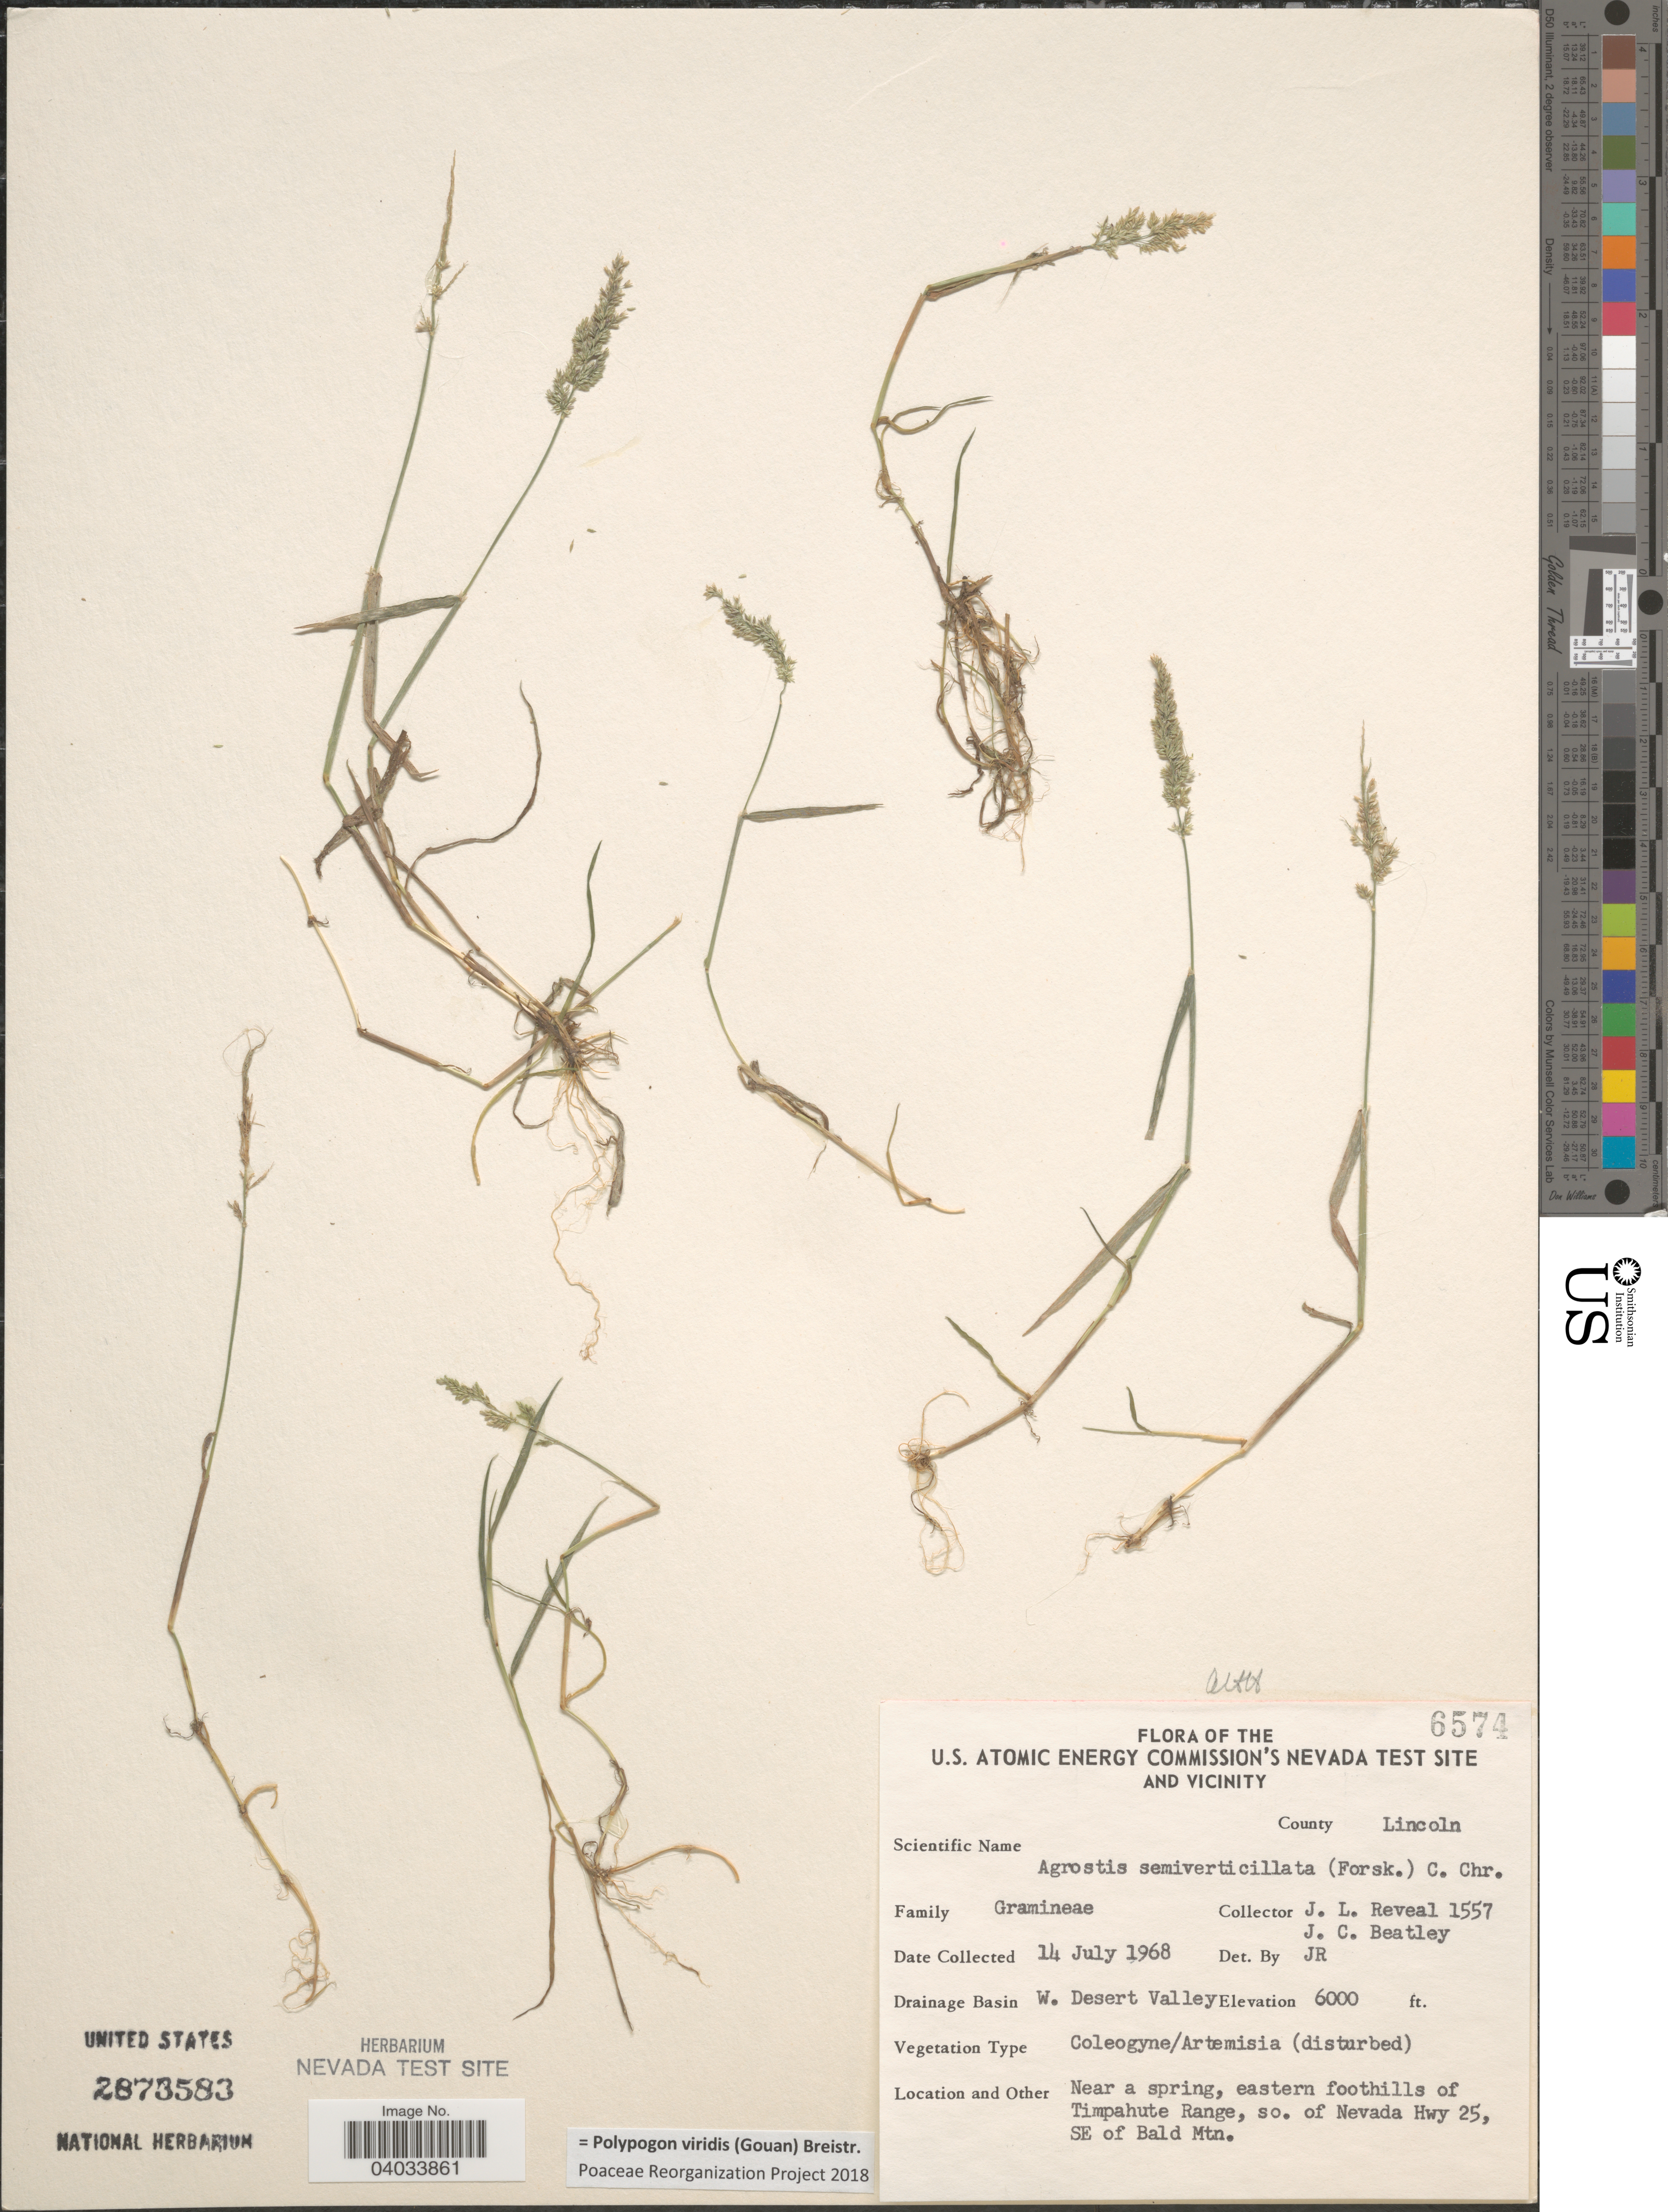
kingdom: Plantae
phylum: Tracheophyta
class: Liliopsida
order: Poales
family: Poaceae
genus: Polypogon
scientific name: Polypogon viridis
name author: (Gouan) Breistroffer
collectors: J. L. Reveal & J. C. Beatley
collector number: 6574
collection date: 1968-07-14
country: United States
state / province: Nevada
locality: U.S Atomic Energy Commission's Nevada Test Site and Vicinity. County Lincoln. Drainage Basin W. Desert Valley. Near a spring, eastern foothills of Timpahute Range, so. of Nevada Hwy 25, SE of Bald Mtn.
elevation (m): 1829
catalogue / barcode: US 2873583